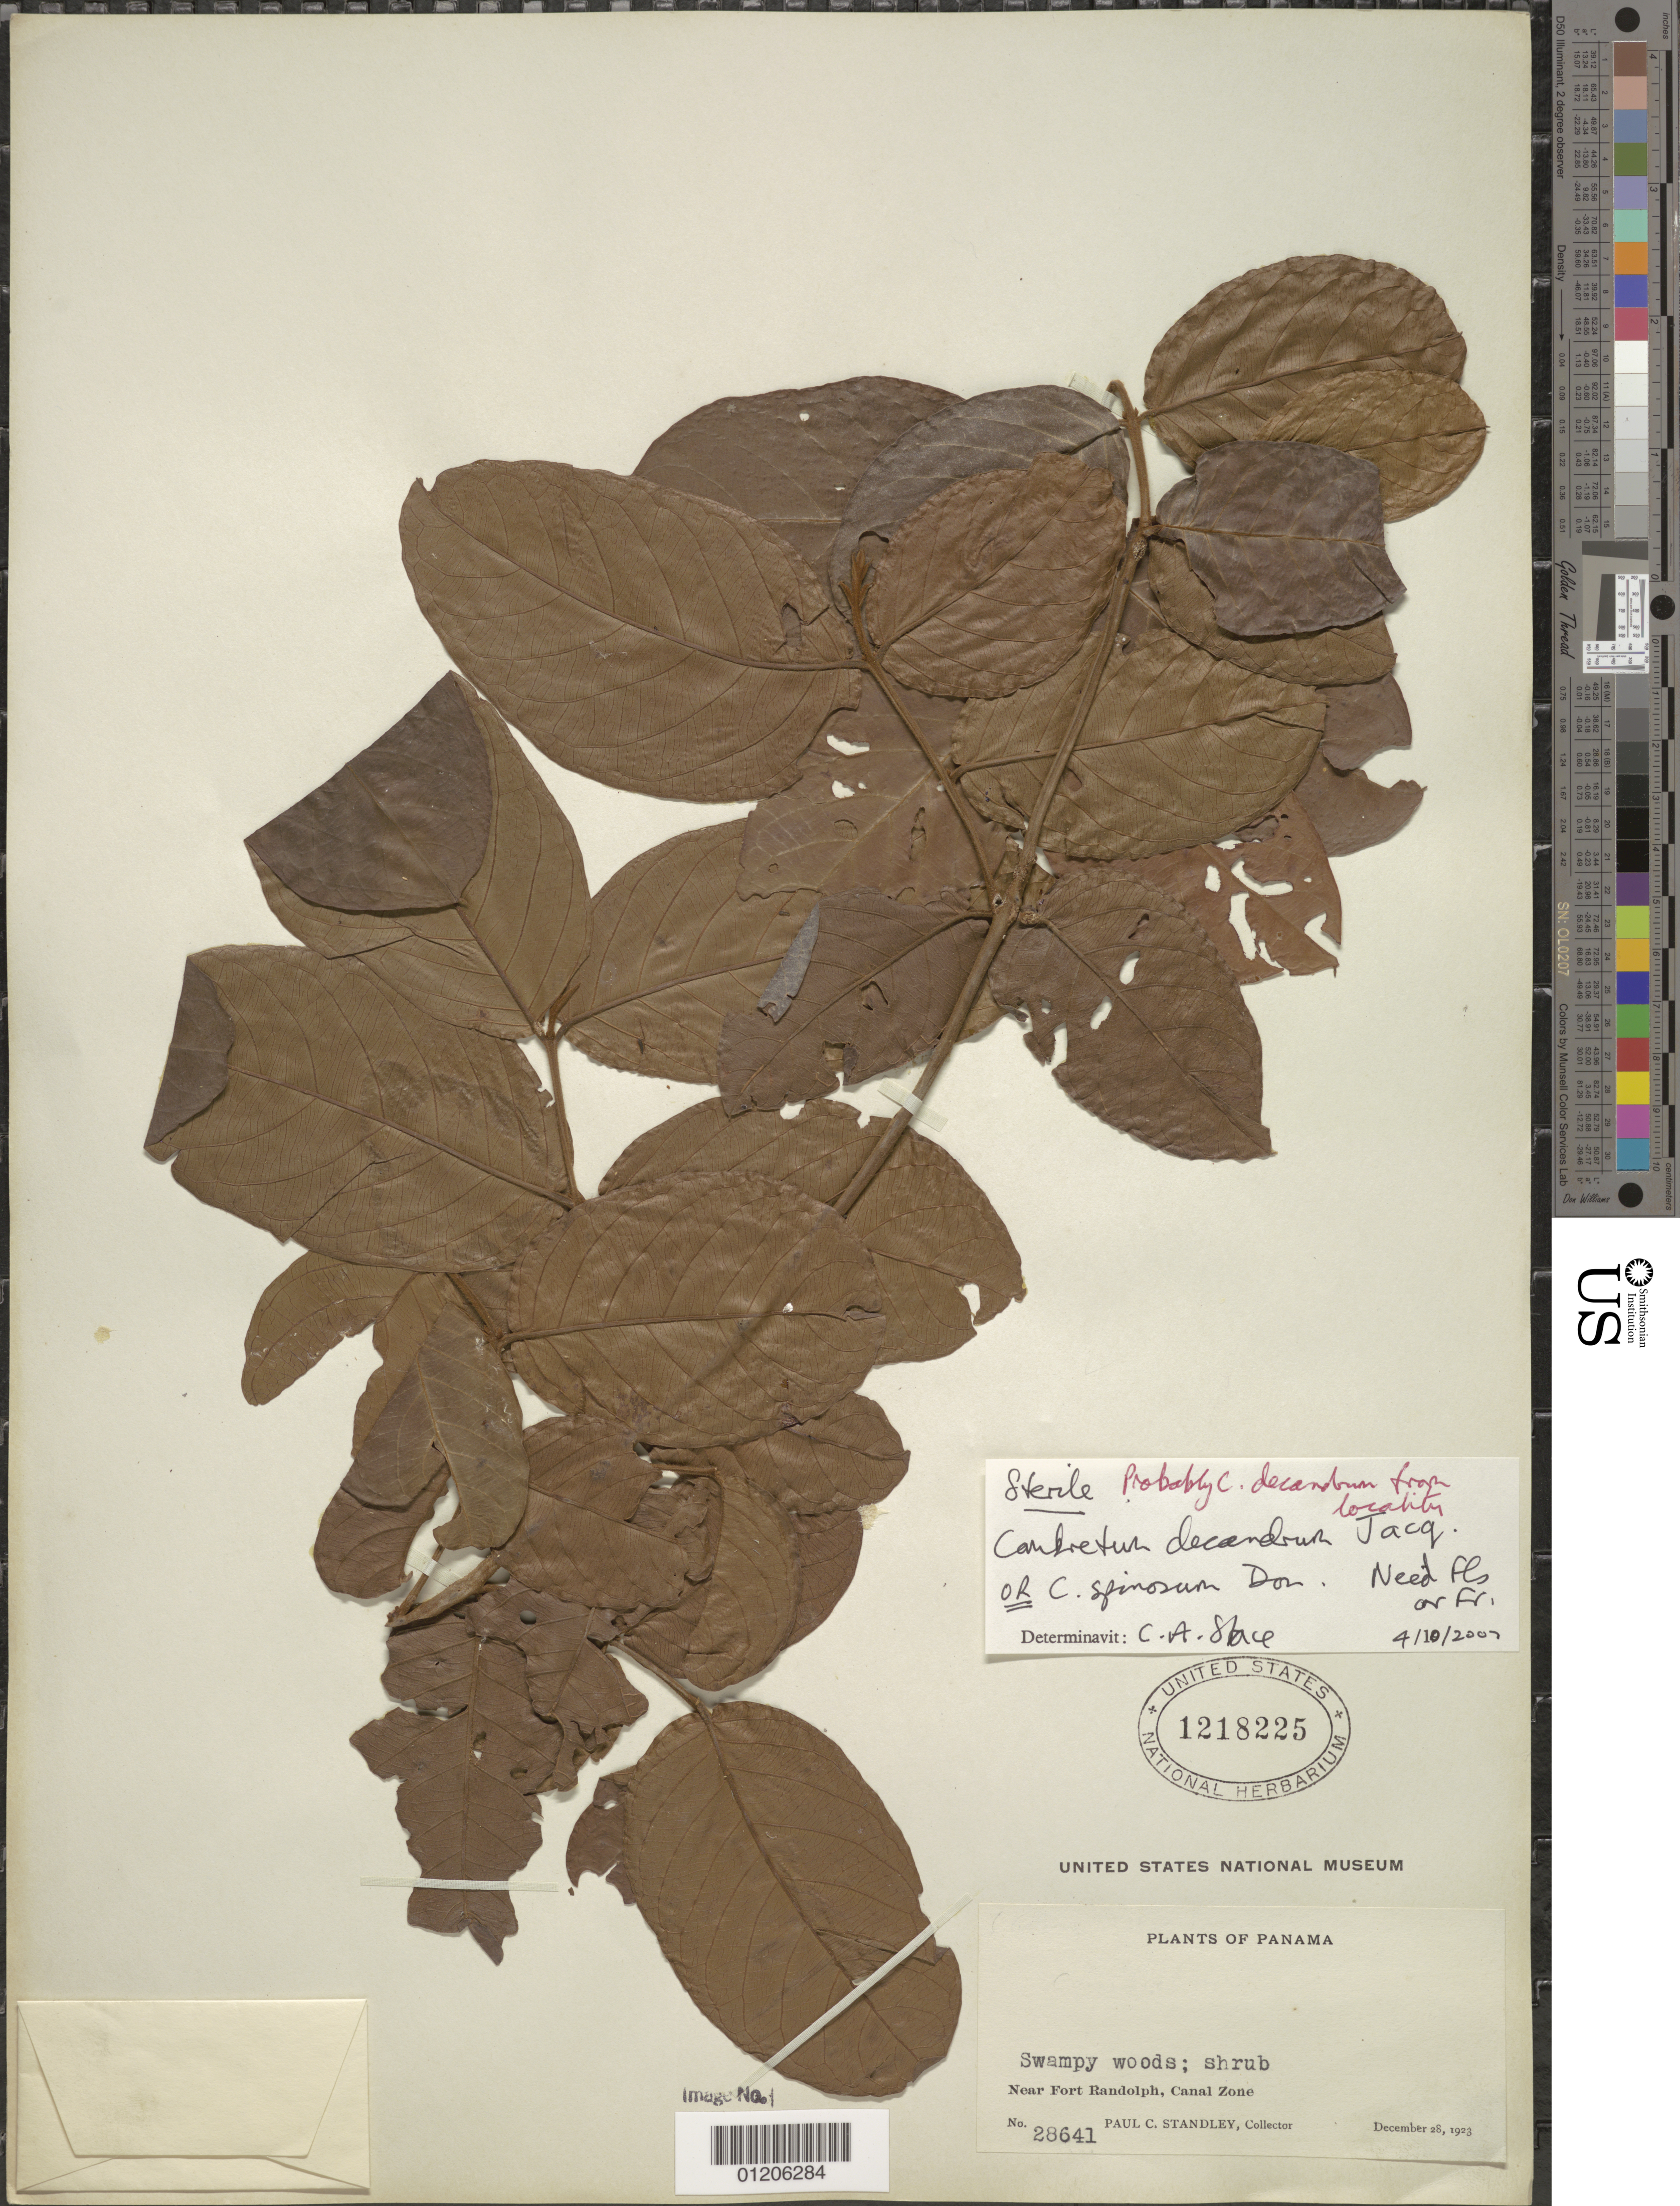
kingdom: Plantae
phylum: Tracheophyta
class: Magnoliopsida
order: Myrtales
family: Combretaceae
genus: Combretum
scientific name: Combretum decandrum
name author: Jacq.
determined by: Stace, C. A.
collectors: P. C. Standley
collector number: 28641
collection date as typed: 28 Dec 1923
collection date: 1923-12-28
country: Panama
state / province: Colón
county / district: Canal Zone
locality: Near Fort Randolph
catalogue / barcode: US 1218225